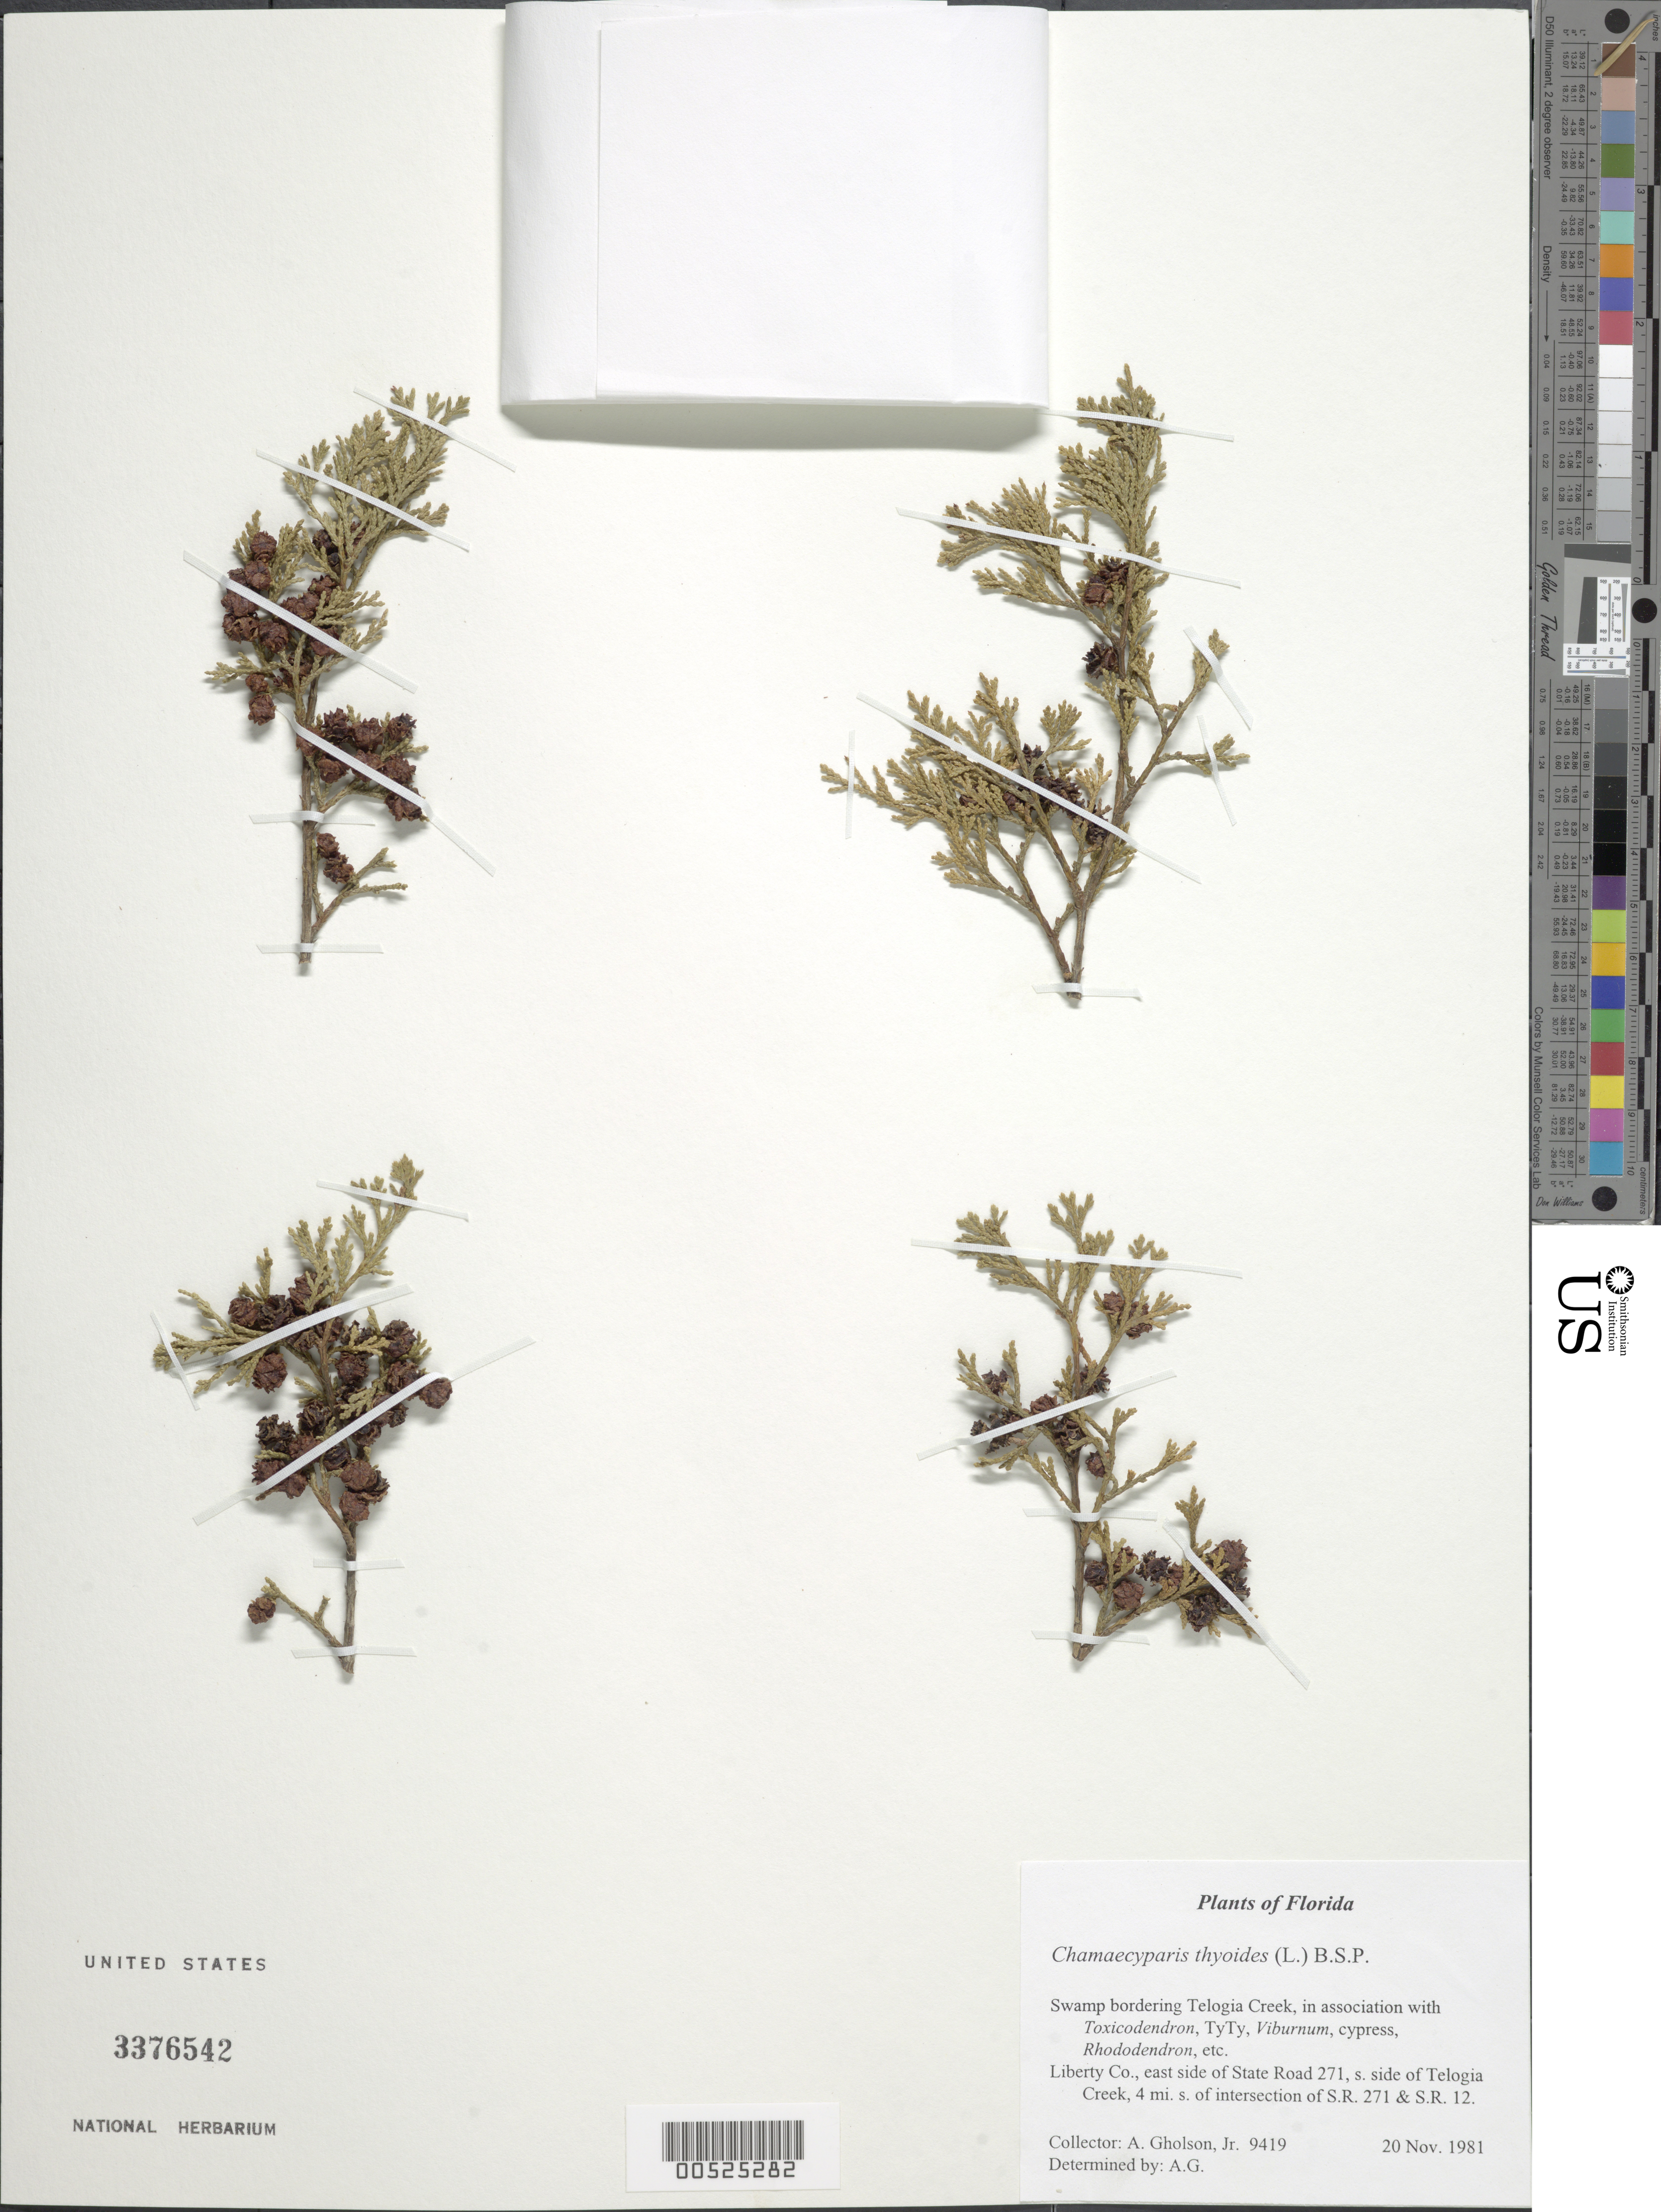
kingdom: Plantae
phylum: Tracheophyta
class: Pinopsida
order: Pinales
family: Cupressaceae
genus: Chamaecyparis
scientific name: Chamaecyparis thyoides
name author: (L.) Britton, Stearns & Poggenb.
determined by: Gholson, A. S.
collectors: A. Gholson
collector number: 9419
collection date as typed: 20 Nov 1981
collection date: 1981-11-20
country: United States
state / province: Florida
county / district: Liberty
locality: East side of state road 271, s. side of telogia creek, 4 mi. s of intersection of s.r. 271 & s.r. 12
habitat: Swamp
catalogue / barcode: US 3376542